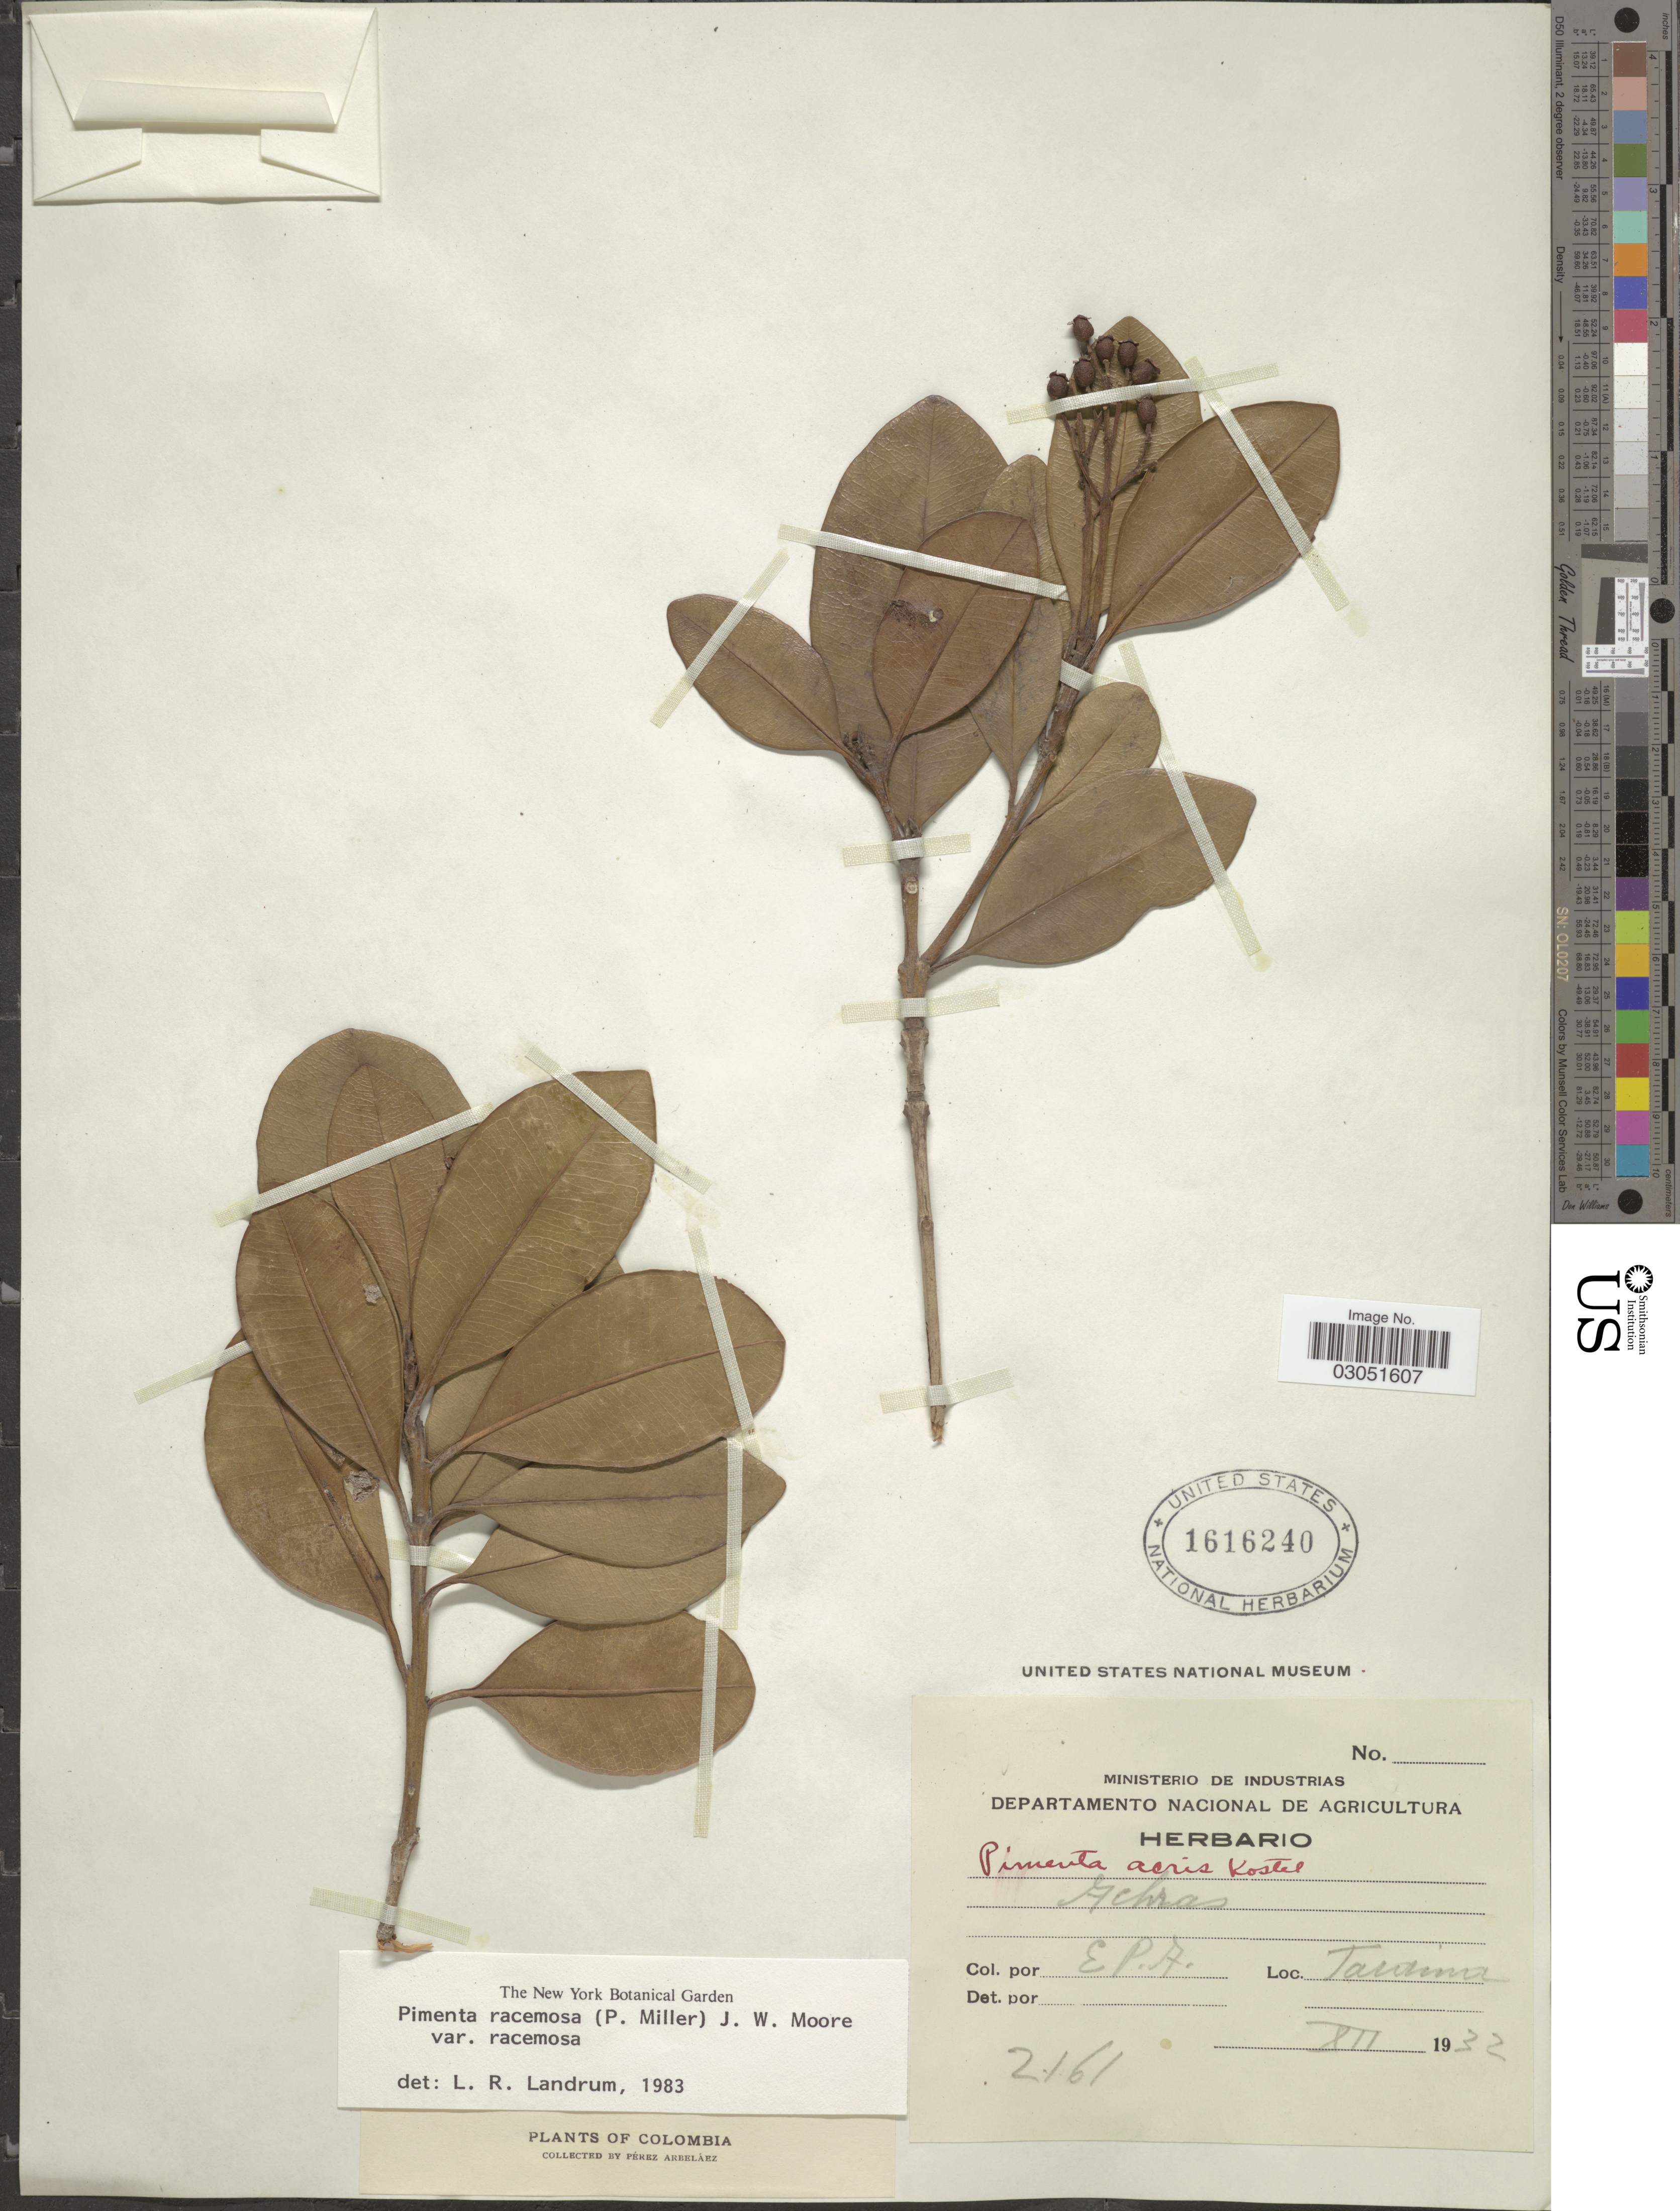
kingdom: Plantae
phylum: Tracheophyta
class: Magnoliopsida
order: Myrtales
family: Myrtaceae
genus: Pimenta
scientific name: Pimenta racemosa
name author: (Mill.) J.W. Moore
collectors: E. Pérez Arbeláez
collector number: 2161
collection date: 1932-12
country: Colombia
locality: Taraima.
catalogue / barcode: US 1616240